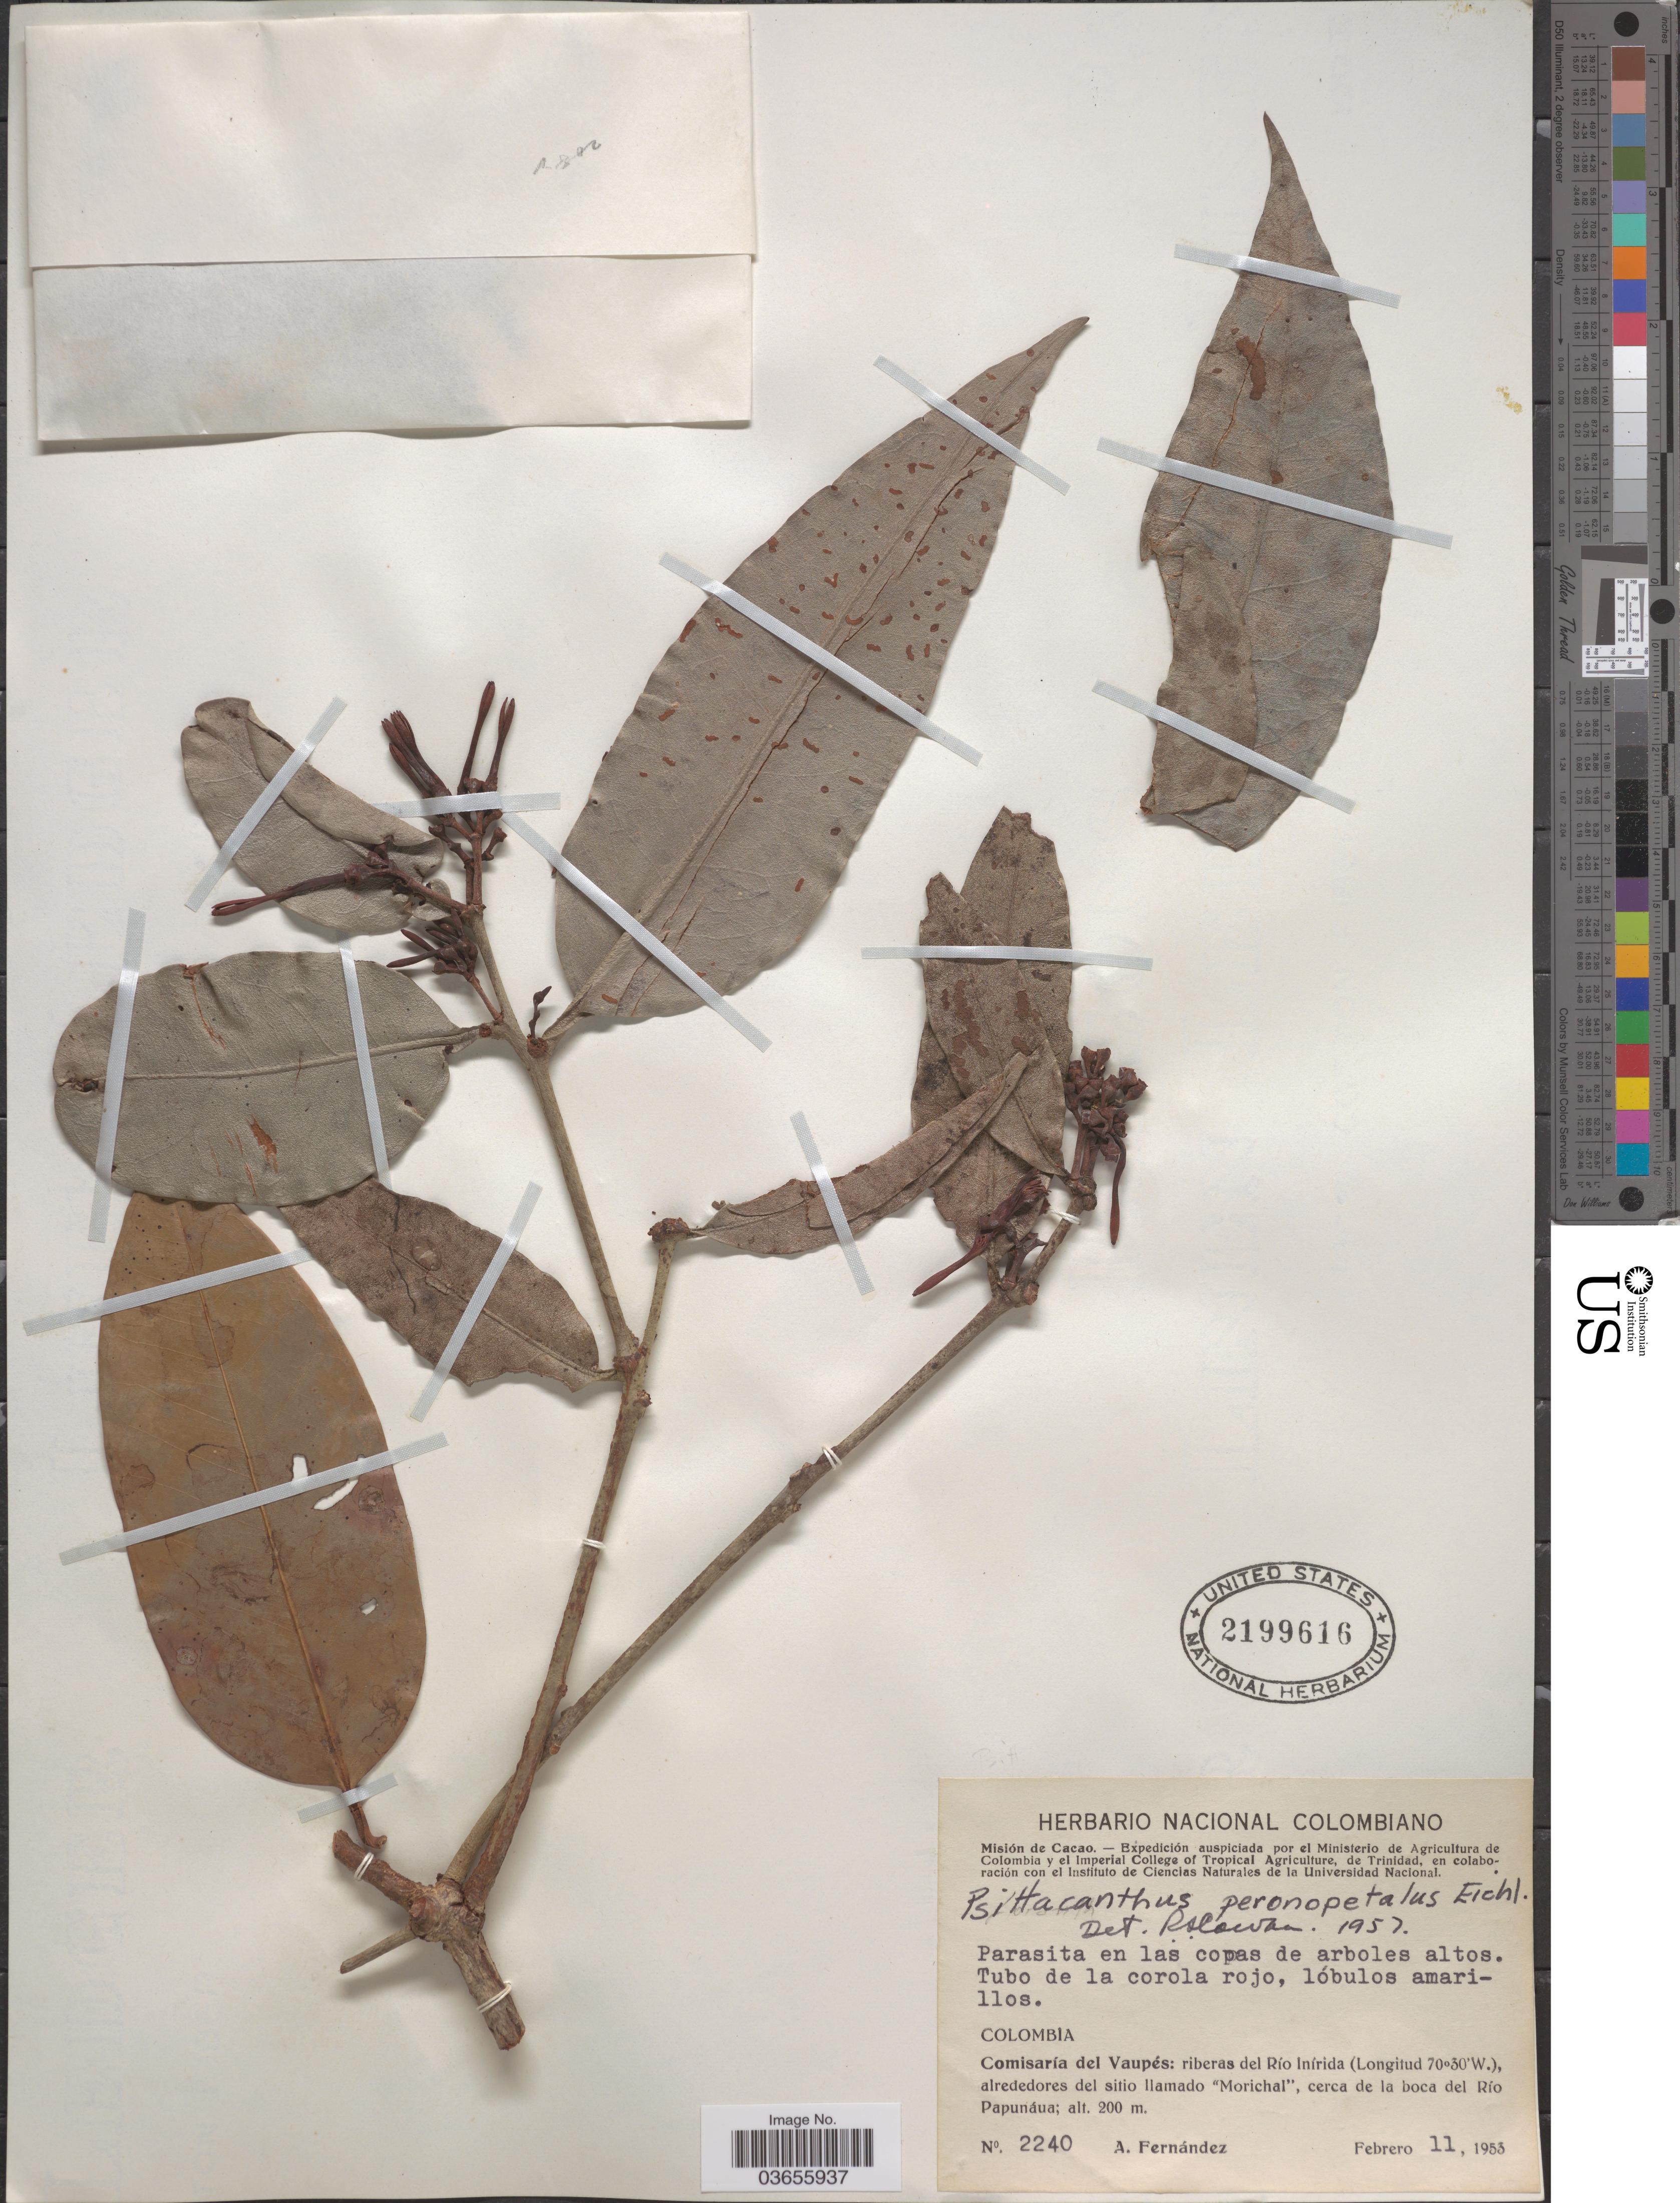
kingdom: Plantae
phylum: Tracheophyta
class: Magnoliopsida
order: Santalales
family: Loranthaceae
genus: Psittacanthus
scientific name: Psittacanthus peronopetalus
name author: Eichler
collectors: A. Fernández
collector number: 2240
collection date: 1953-02-11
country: Colombia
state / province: Vaupés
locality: Comisaría del Vaupés: riberas del Río Inírida, alrededores del sitio llamado "Morichal", cerca de la boca del Río Papunáua.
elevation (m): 200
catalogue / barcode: US 2199616